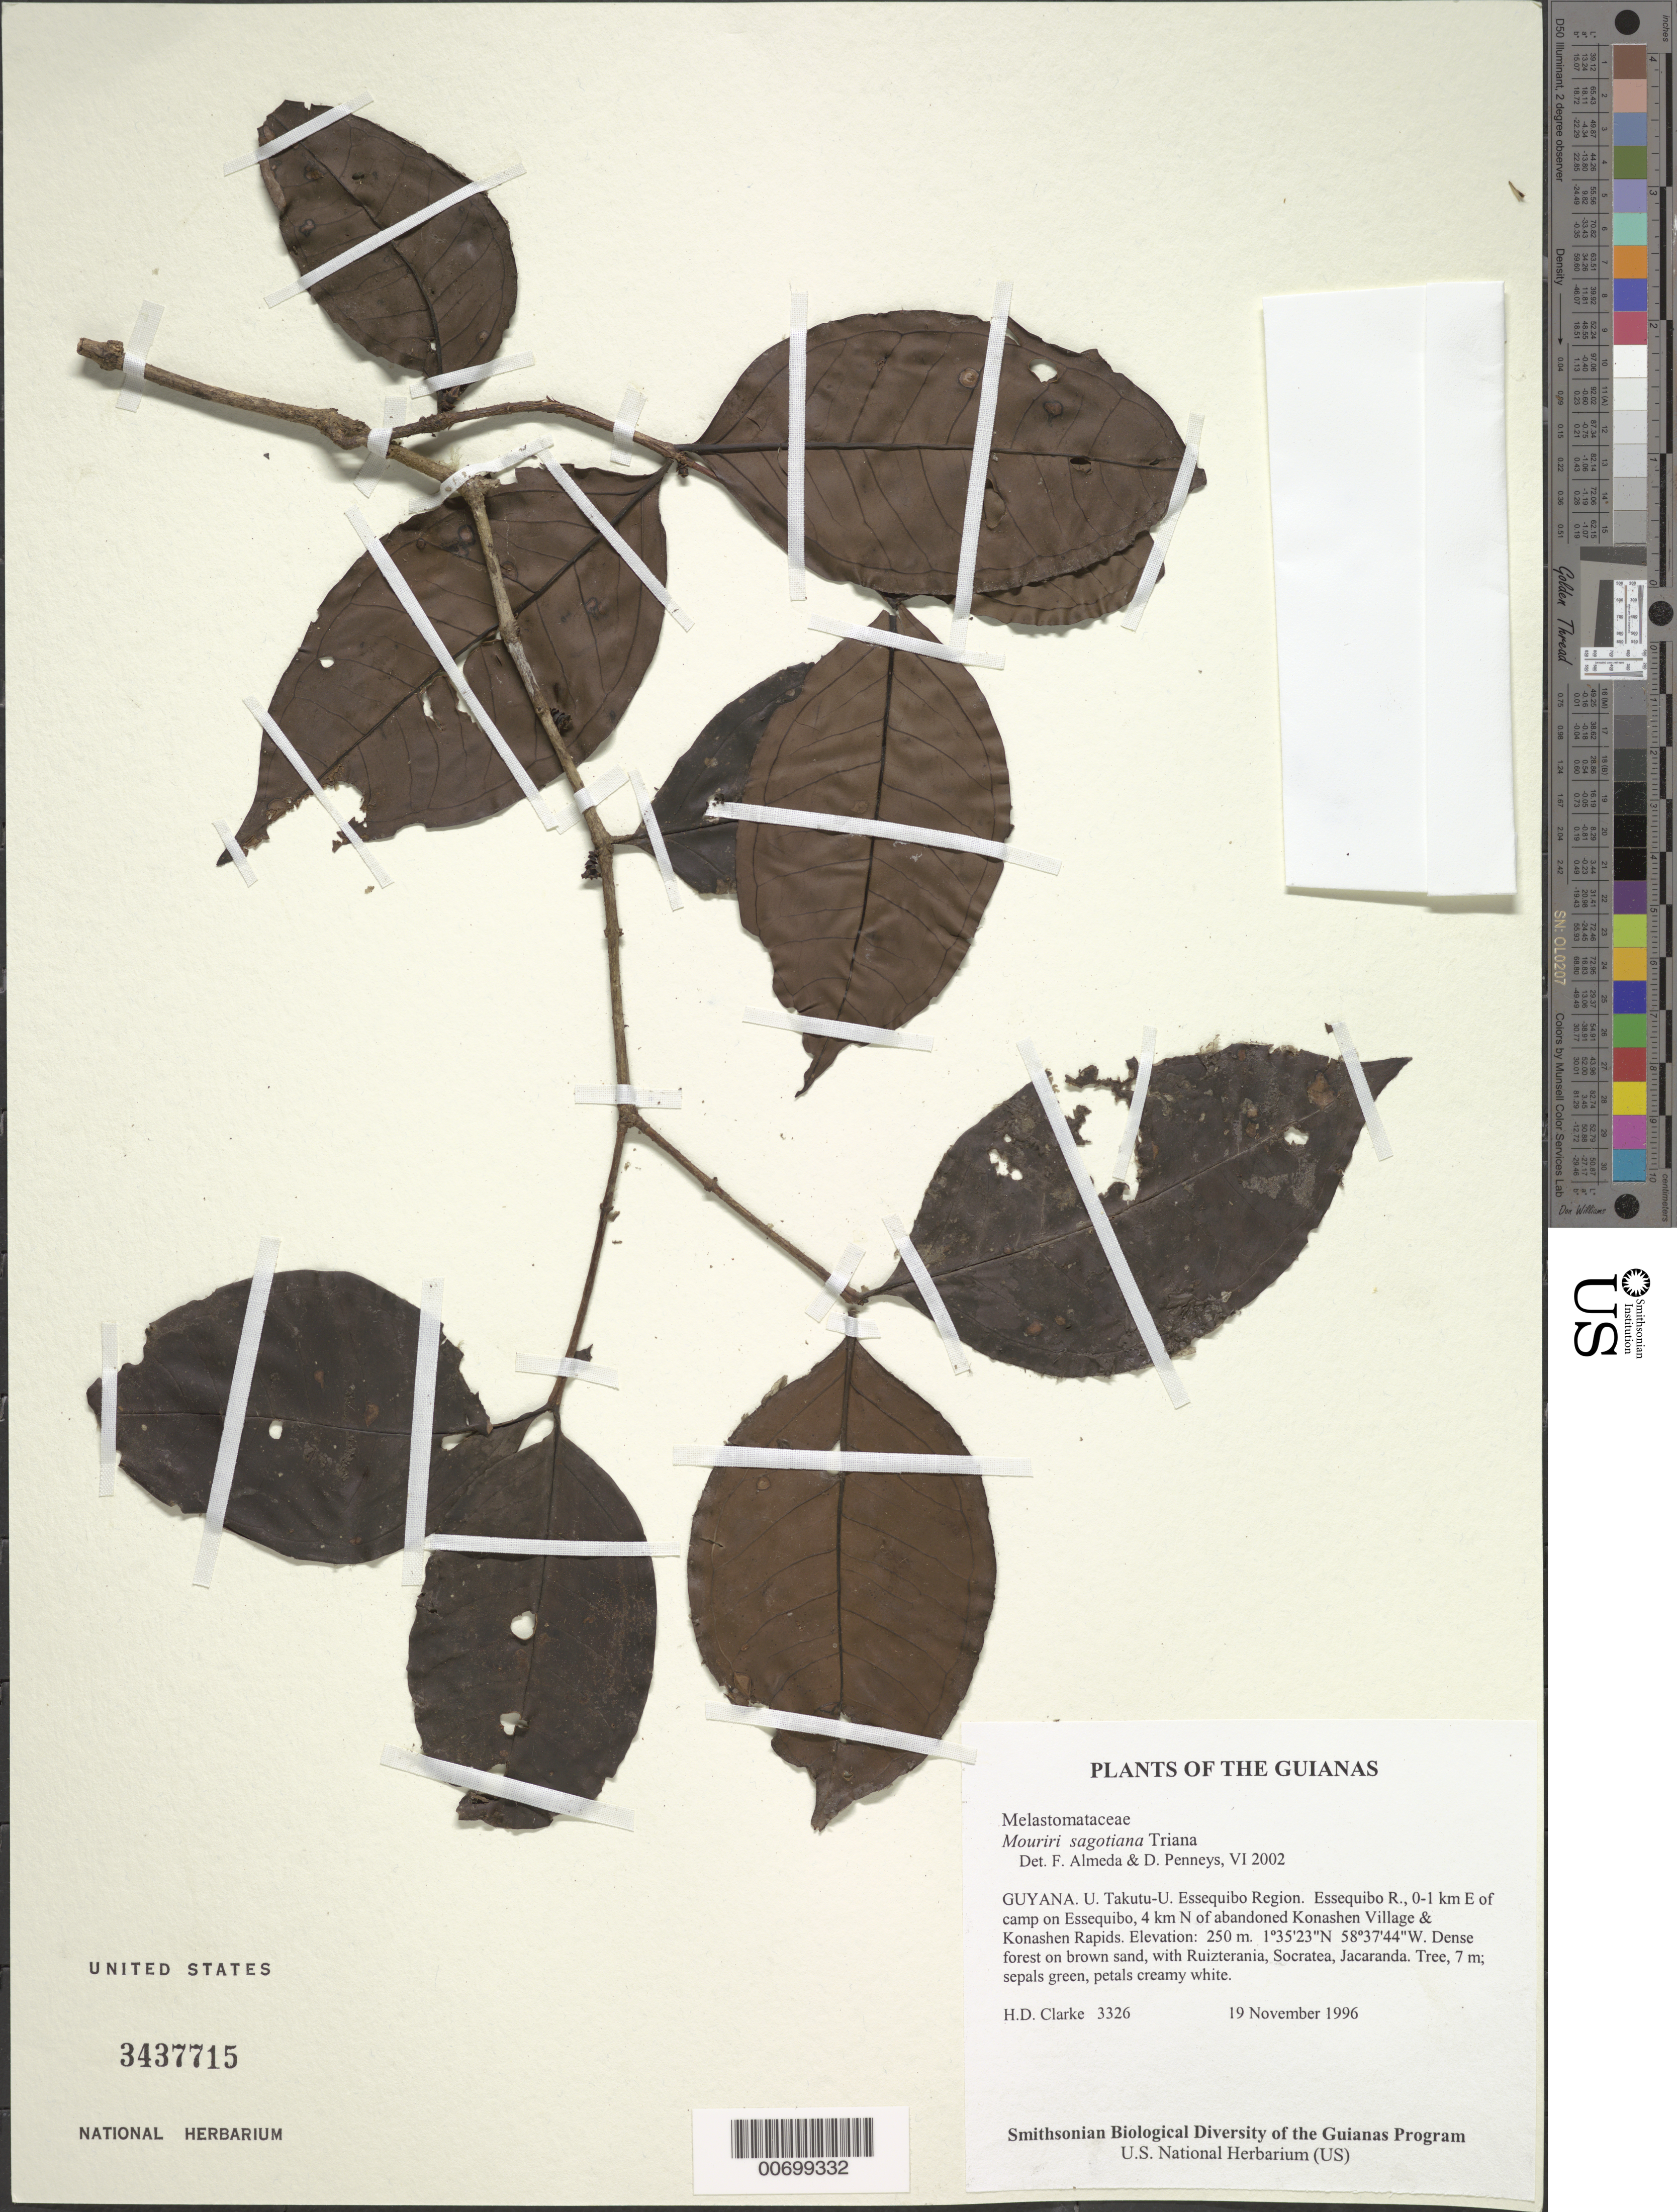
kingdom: Plantae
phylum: Tracheophyta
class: Magnoliopsida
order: Myrtales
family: Melastomataceae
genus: Mouriri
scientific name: Mouriri sagotiana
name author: Triana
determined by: Almeda, F.; Penneys, D. S.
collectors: H. D. Clarke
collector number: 3326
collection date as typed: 19 November 1996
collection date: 1996-11-19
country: Guyana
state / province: U. Takutu-U. Essequibo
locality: Essequibo R., 0-1 km E of camp on Essequibo, 4 km N of abandoned Konashen Village & Konashen Rapids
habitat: Dense forest on brown sand, with Ruizterania, Socratea, Jacaranda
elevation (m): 250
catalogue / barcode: US 3437715